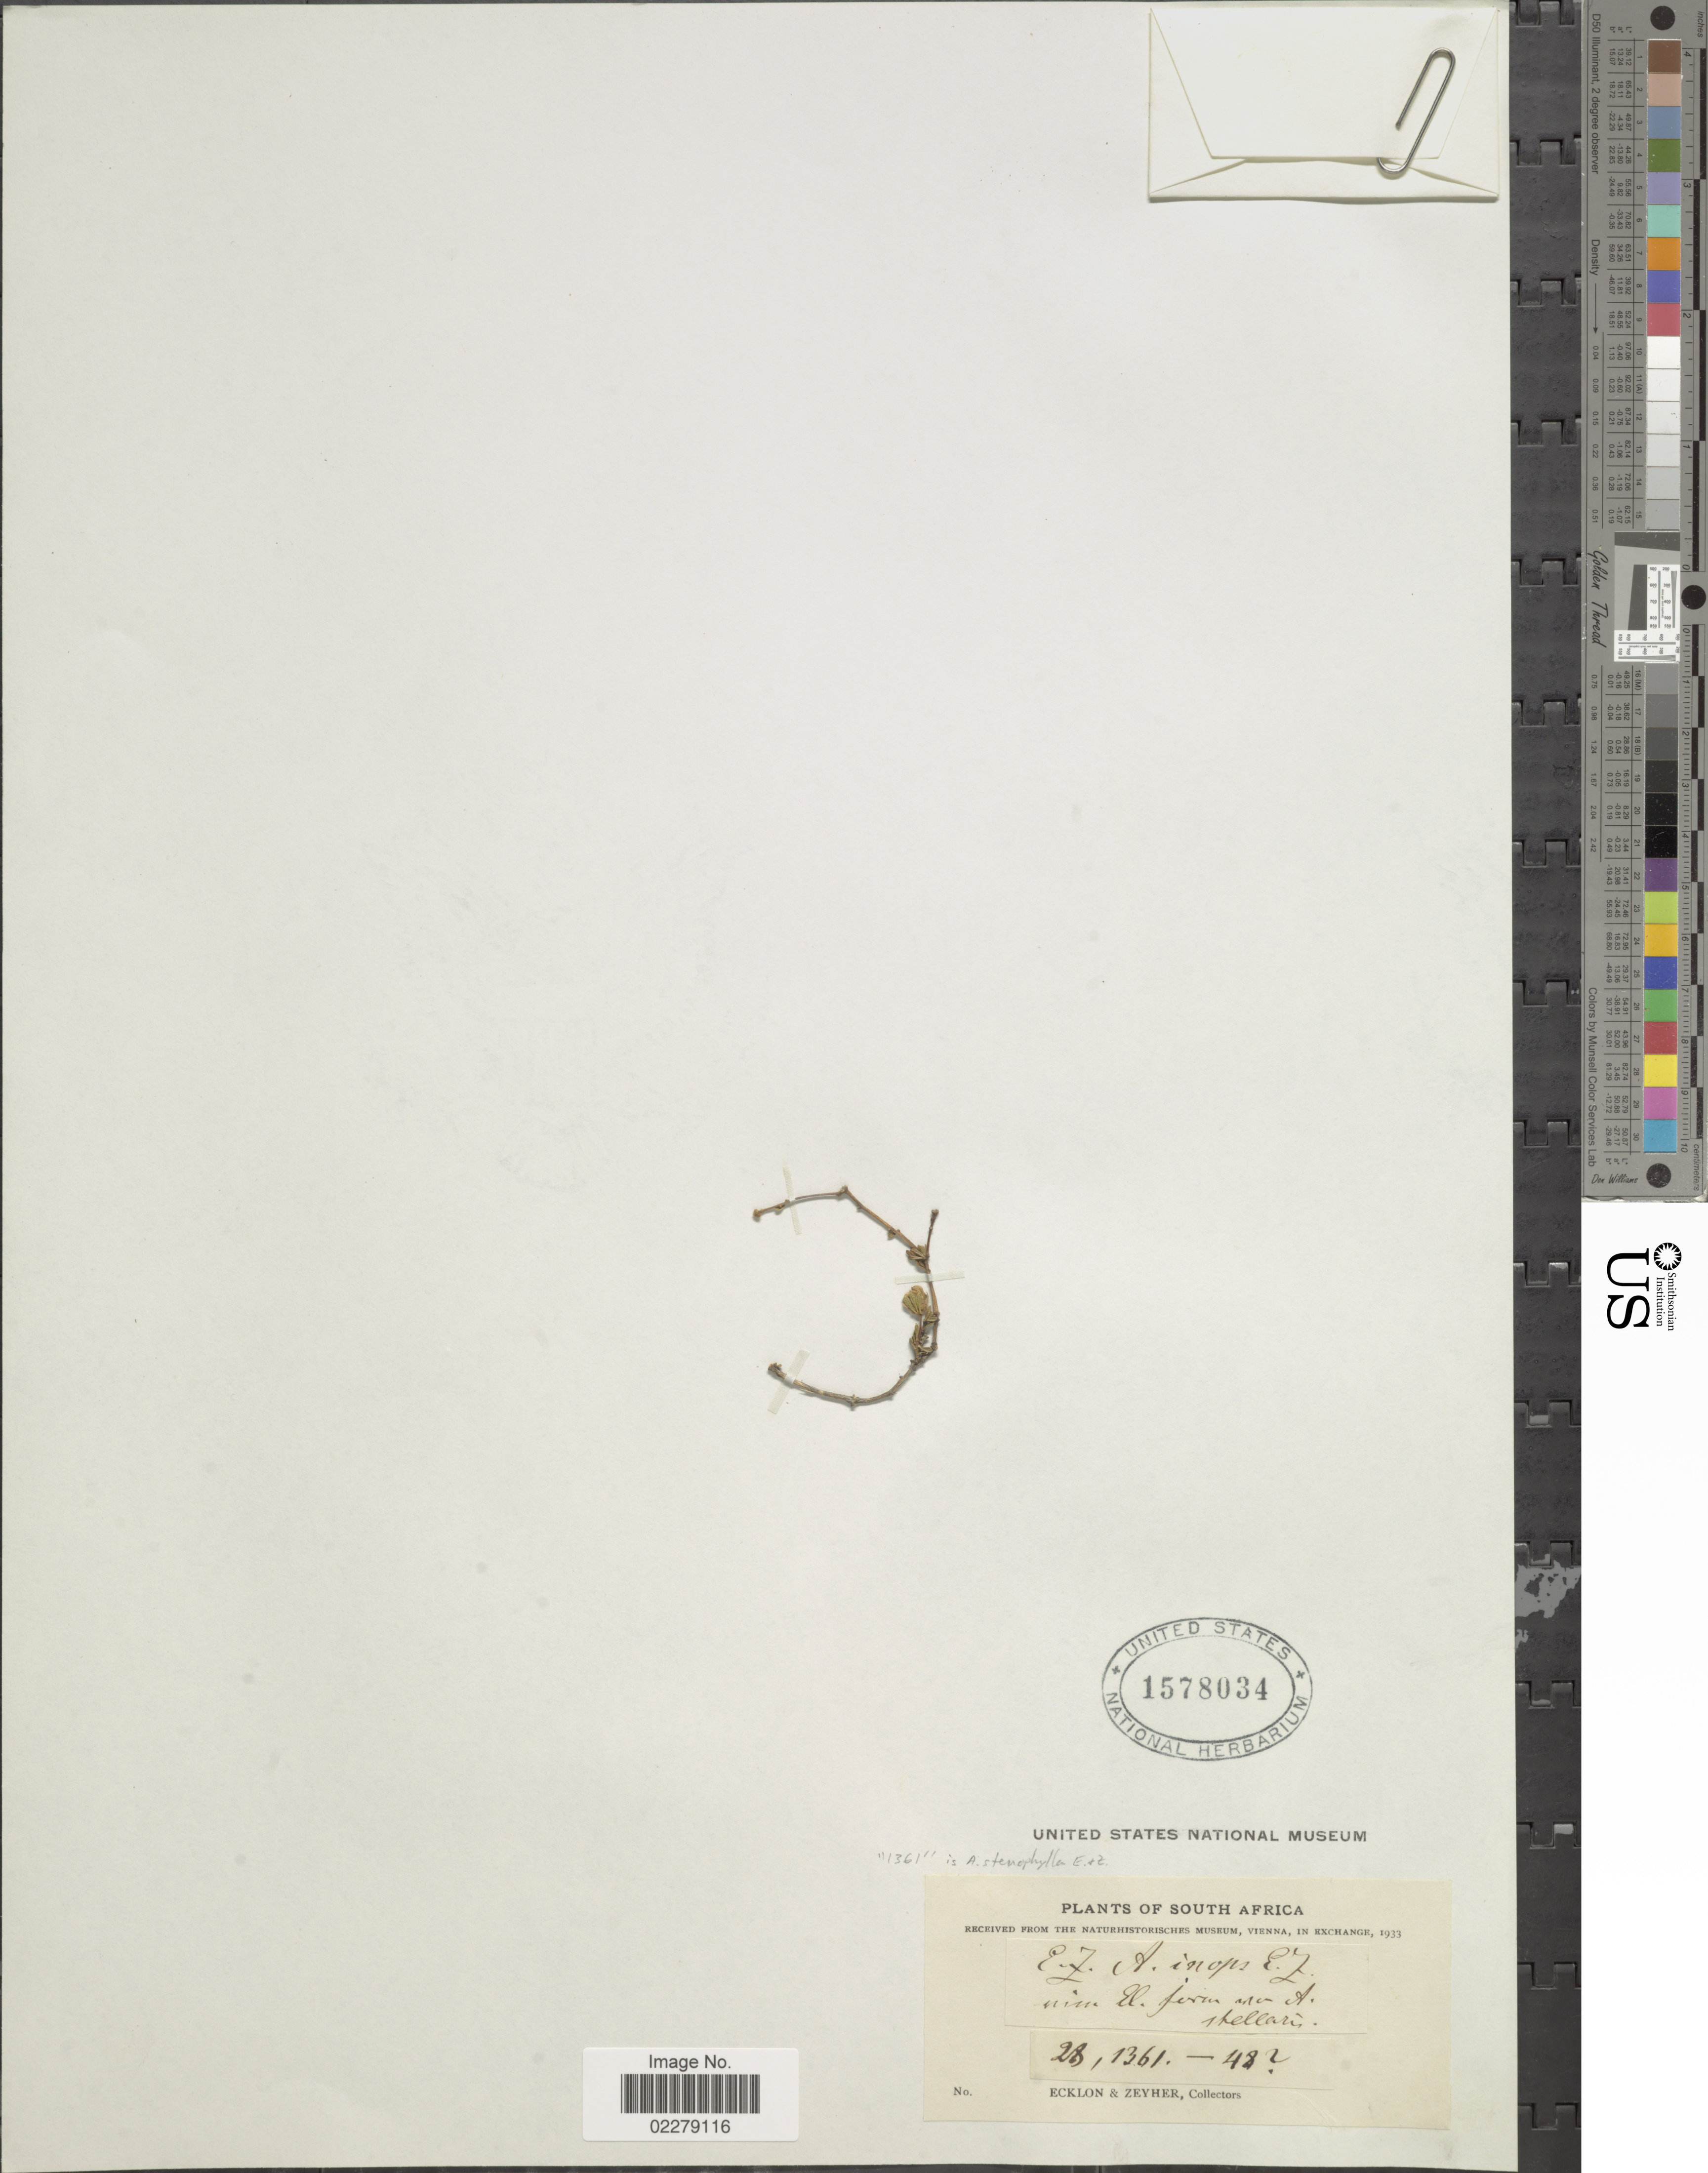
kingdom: Plantae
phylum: Tracheophyta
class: Magnoliopsida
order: Fabales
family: Fabaceae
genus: Aspalathus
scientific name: Aspalathus inops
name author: Eckl. & Zeyh.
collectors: -. Ecklon & -. Zeyher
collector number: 28/1361/48?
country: South Africa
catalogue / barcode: US 1578034